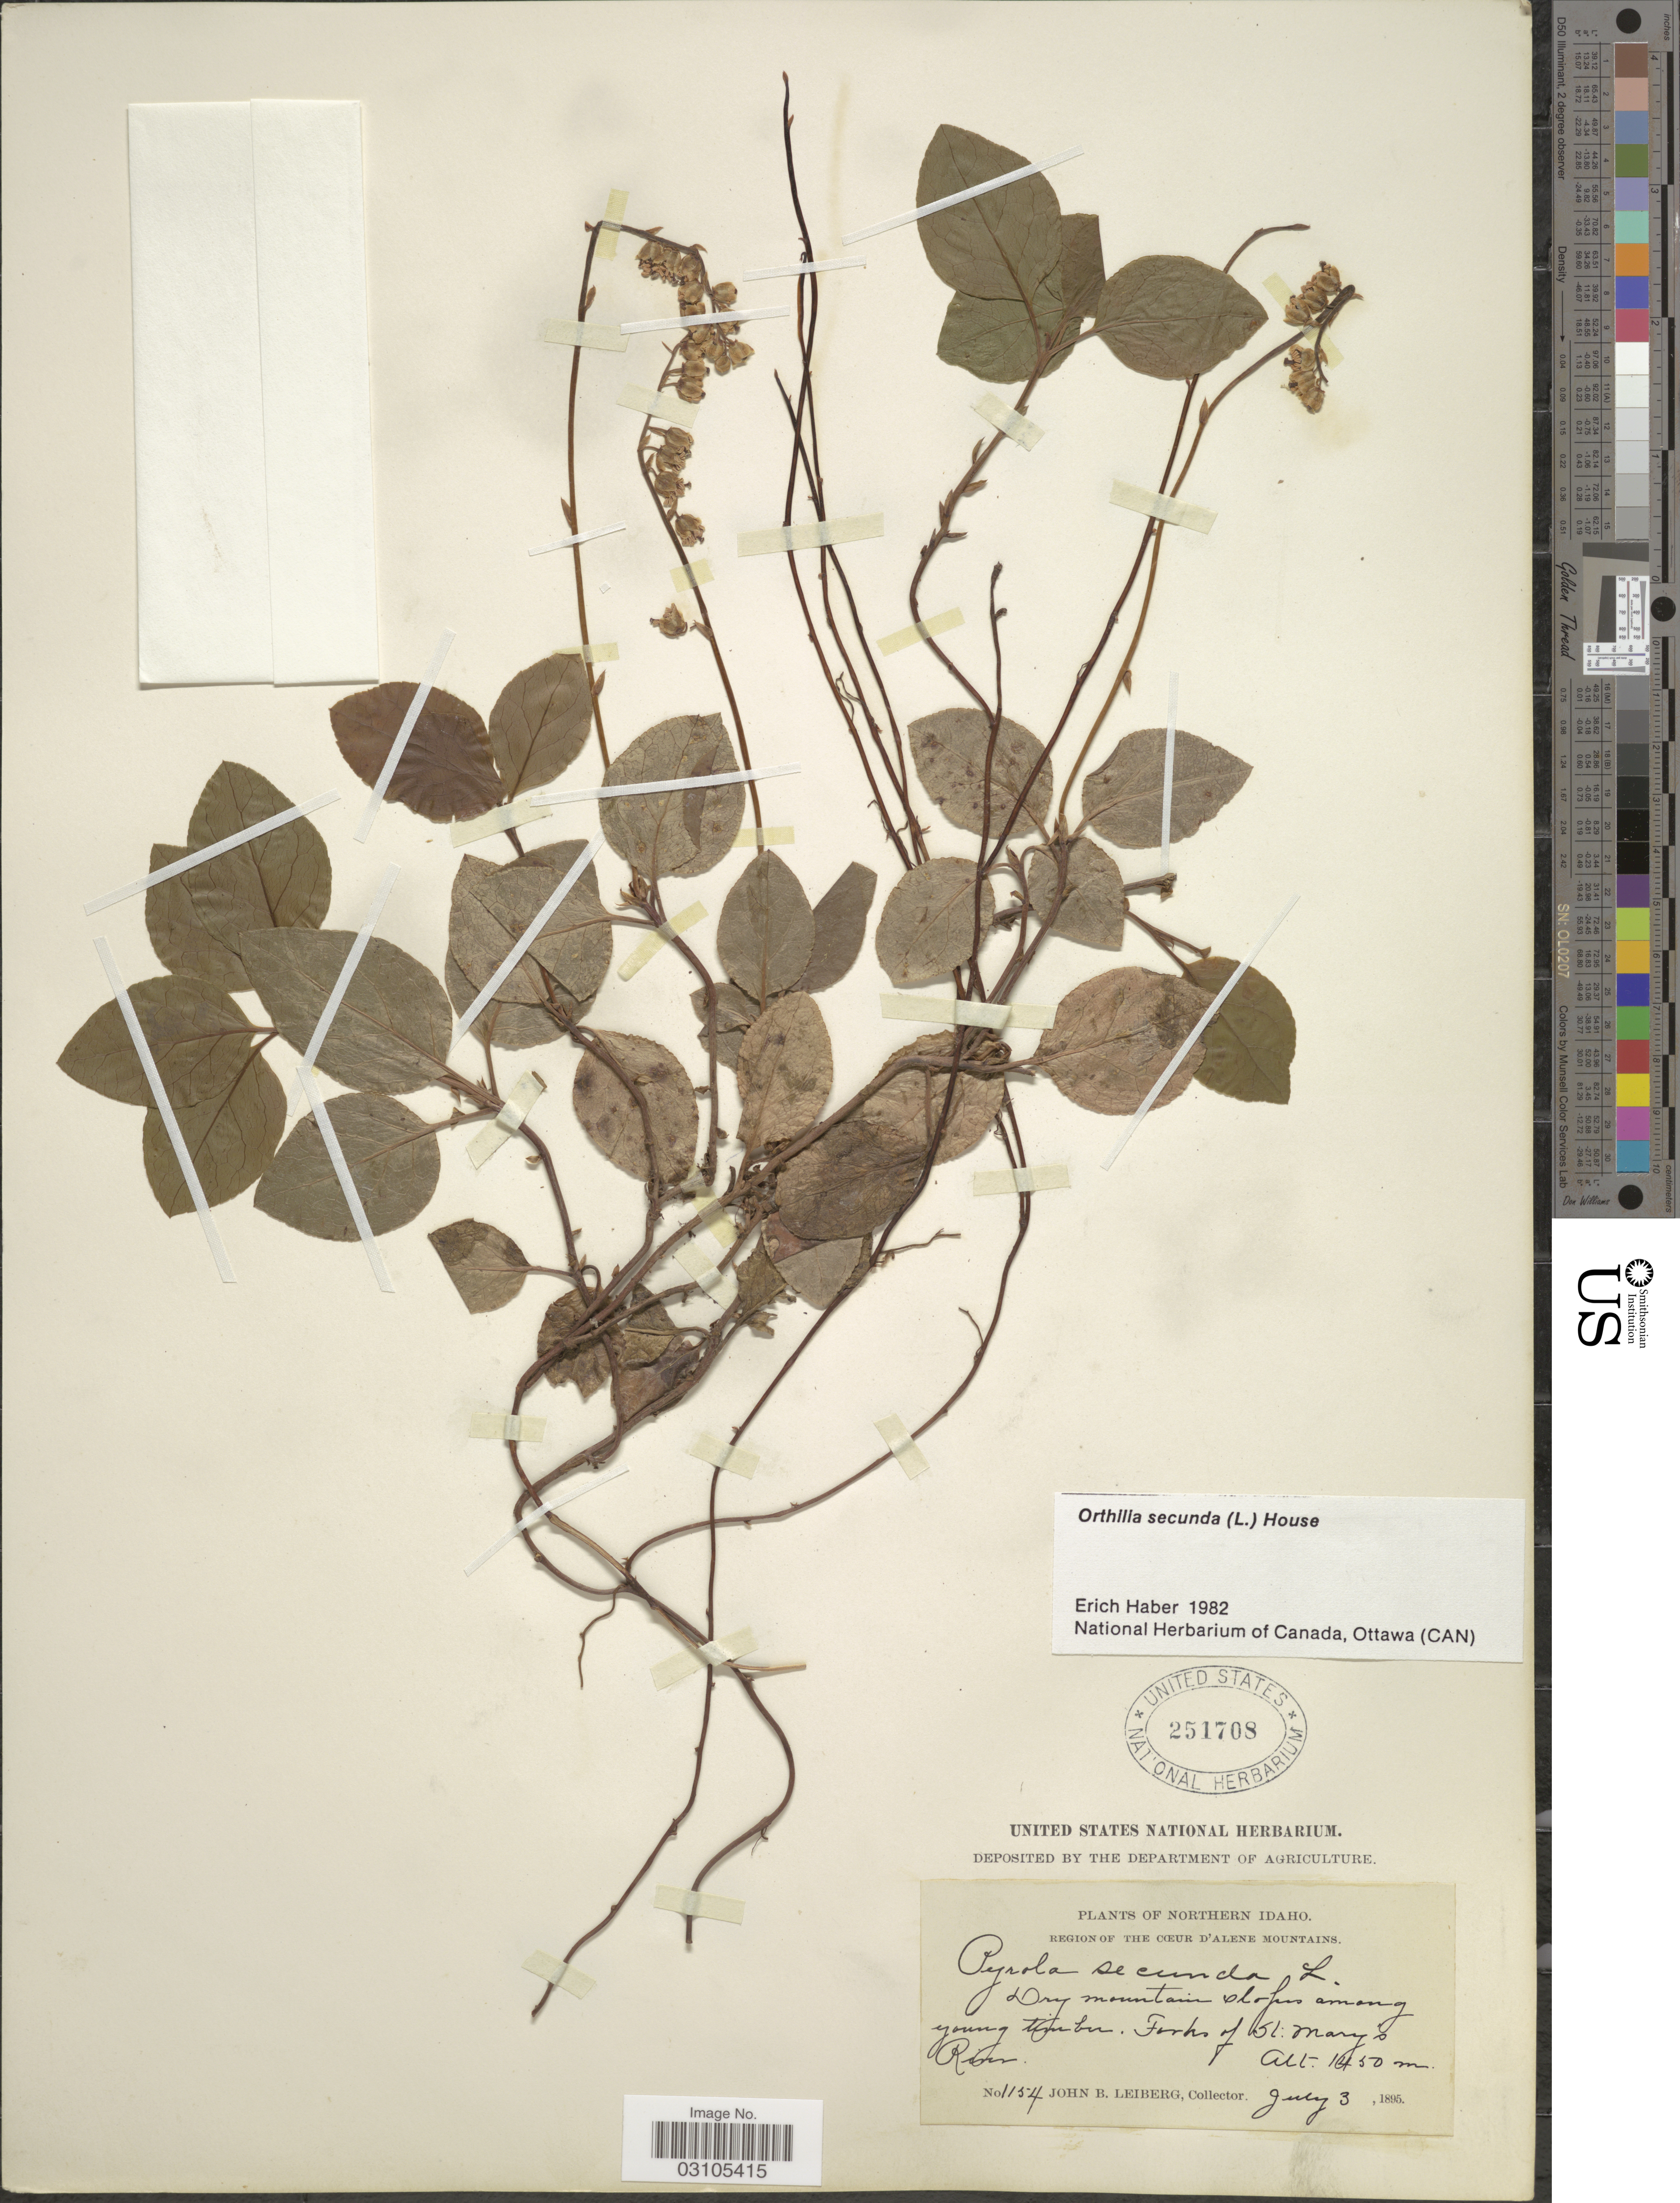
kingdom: Plantae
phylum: Tracheophyta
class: Magnoliopsida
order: Ericales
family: Ericaceae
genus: Orthilia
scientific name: Orthilia secunda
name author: (L.) House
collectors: J. B. Leiberg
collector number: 1154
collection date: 1895-07-03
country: United States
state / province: Idaho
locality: Northern Idaho. Region of the Cœur d'Alene Mountains. Forks of St. Mary's River.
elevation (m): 1450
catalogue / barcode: US 251708